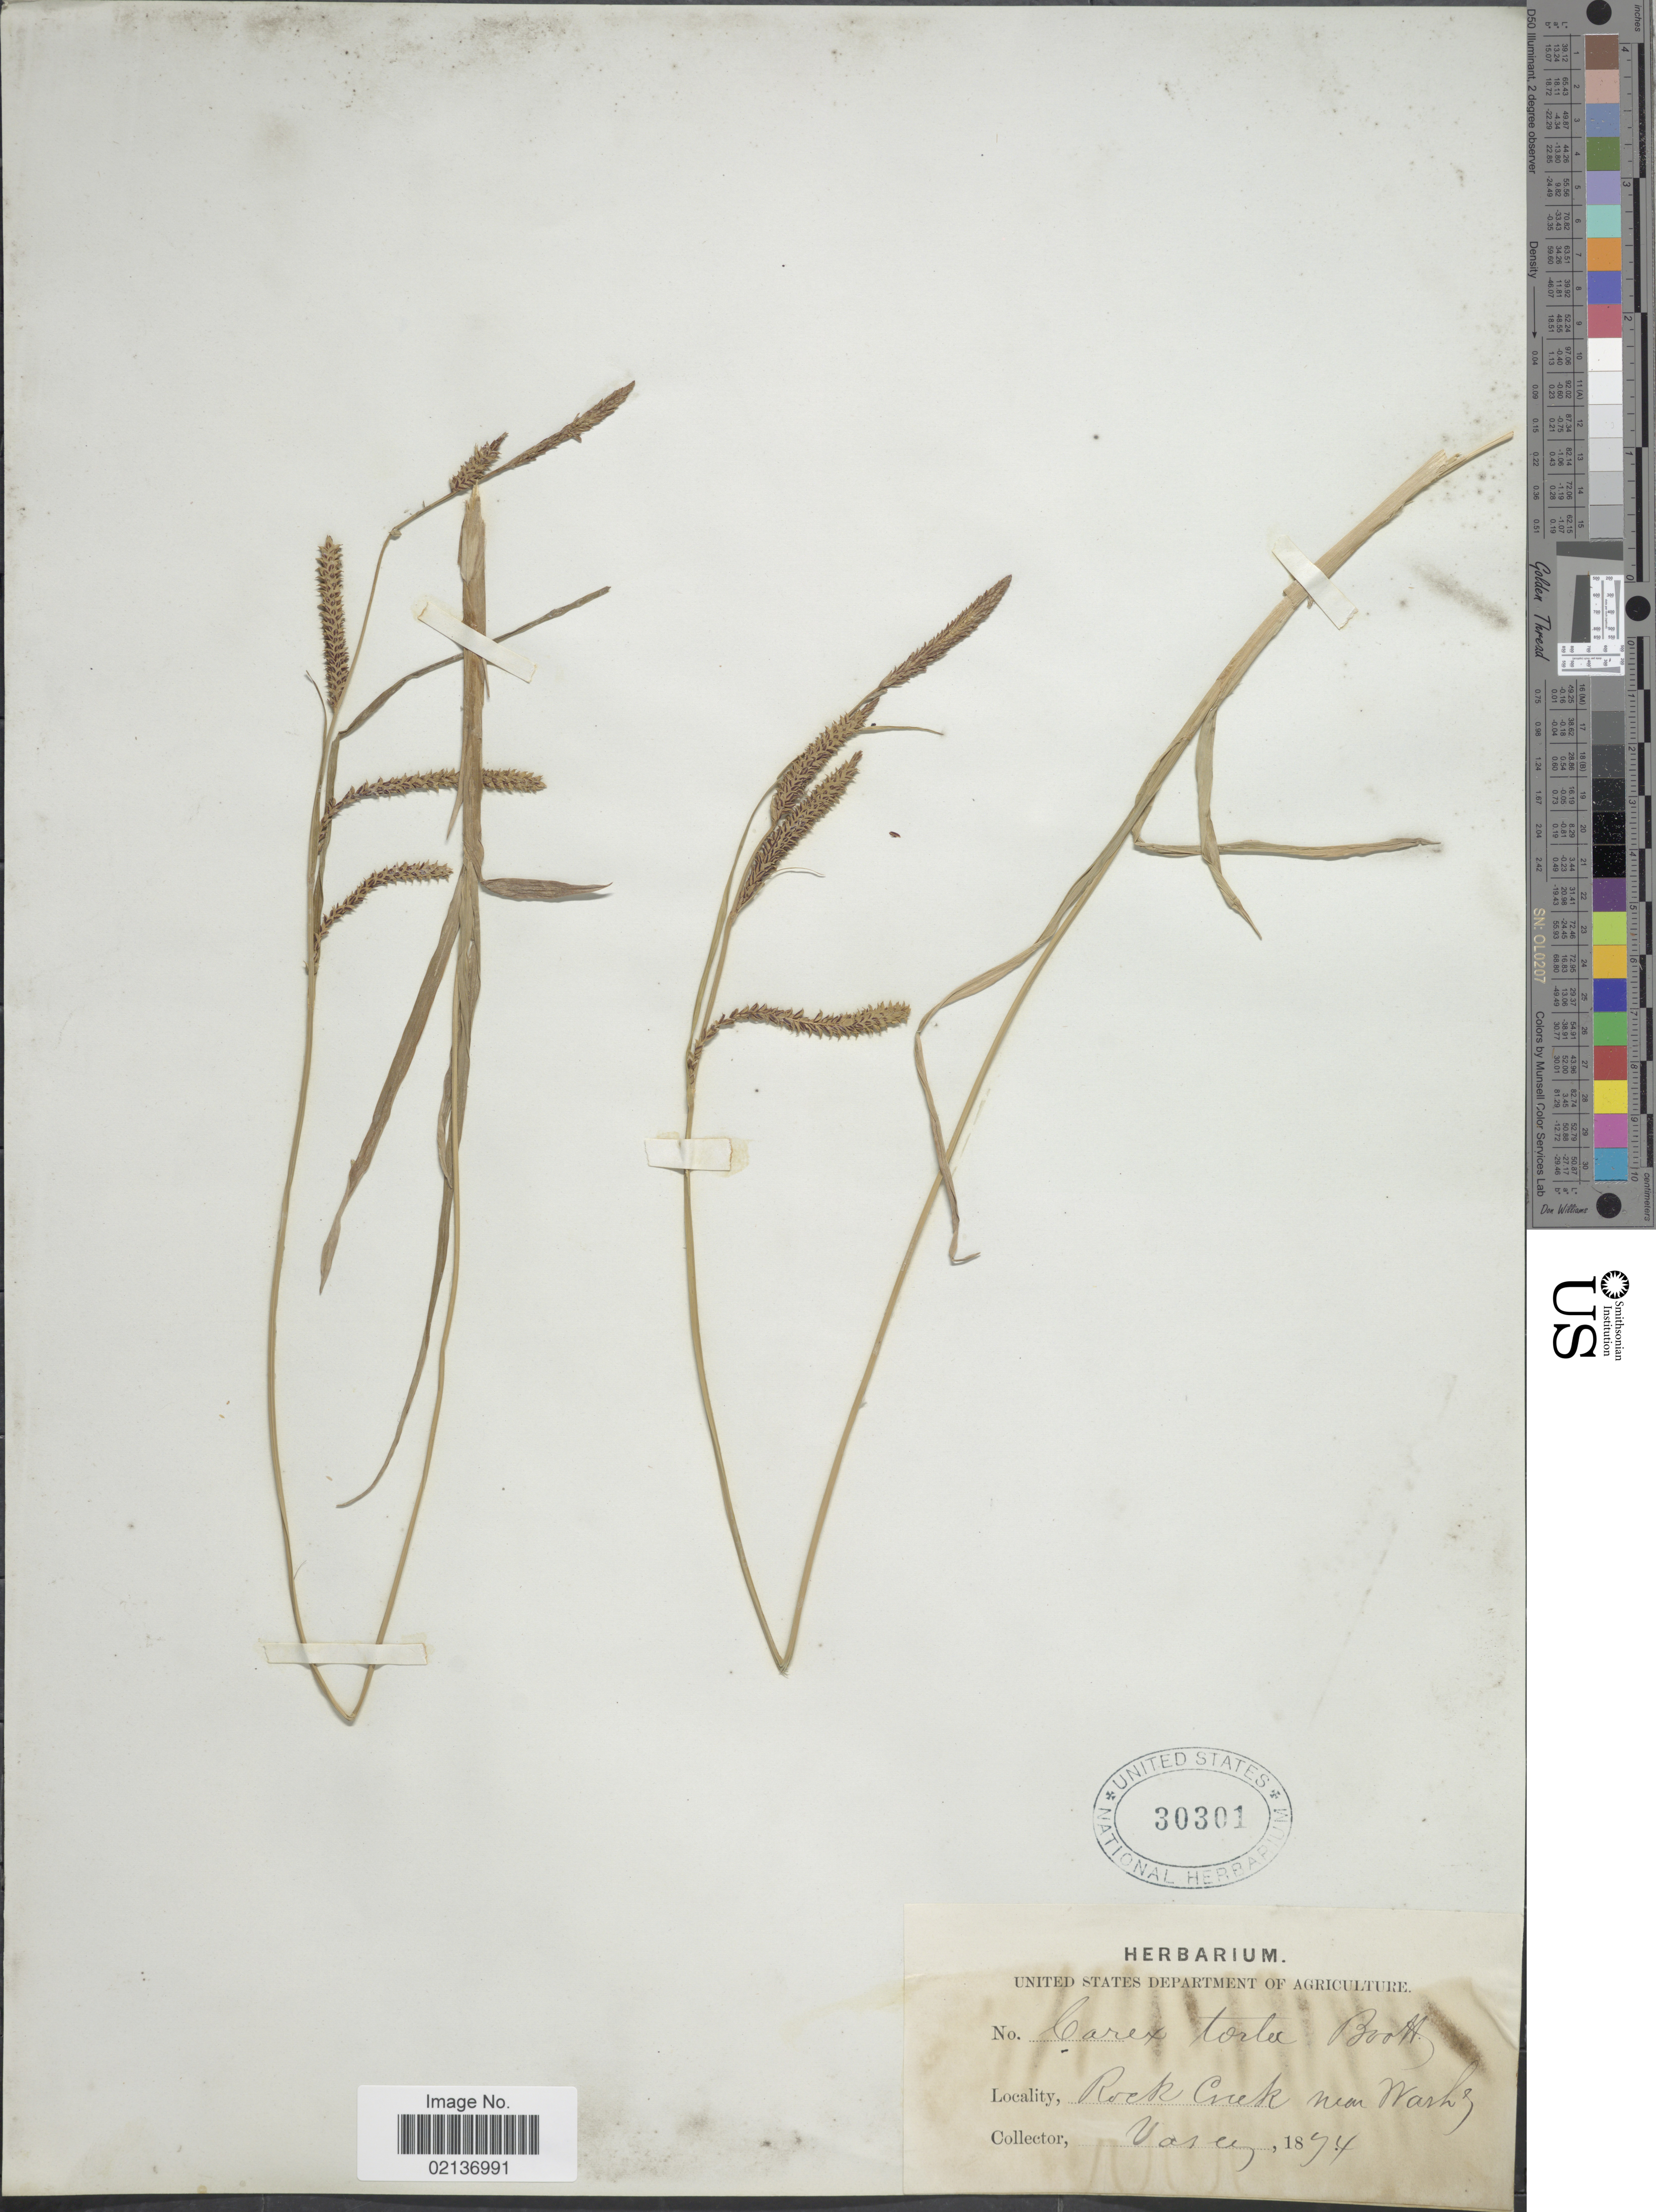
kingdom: Plantae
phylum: Tracheophyta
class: Liliopsida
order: Poales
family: Cyperaceae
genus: Carex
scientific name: Carex torta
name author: Boott ex Tuck.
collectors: G. Vasey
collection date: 1874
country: United States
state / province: District of Columbia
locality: Rock Creek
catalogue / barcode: US 30301